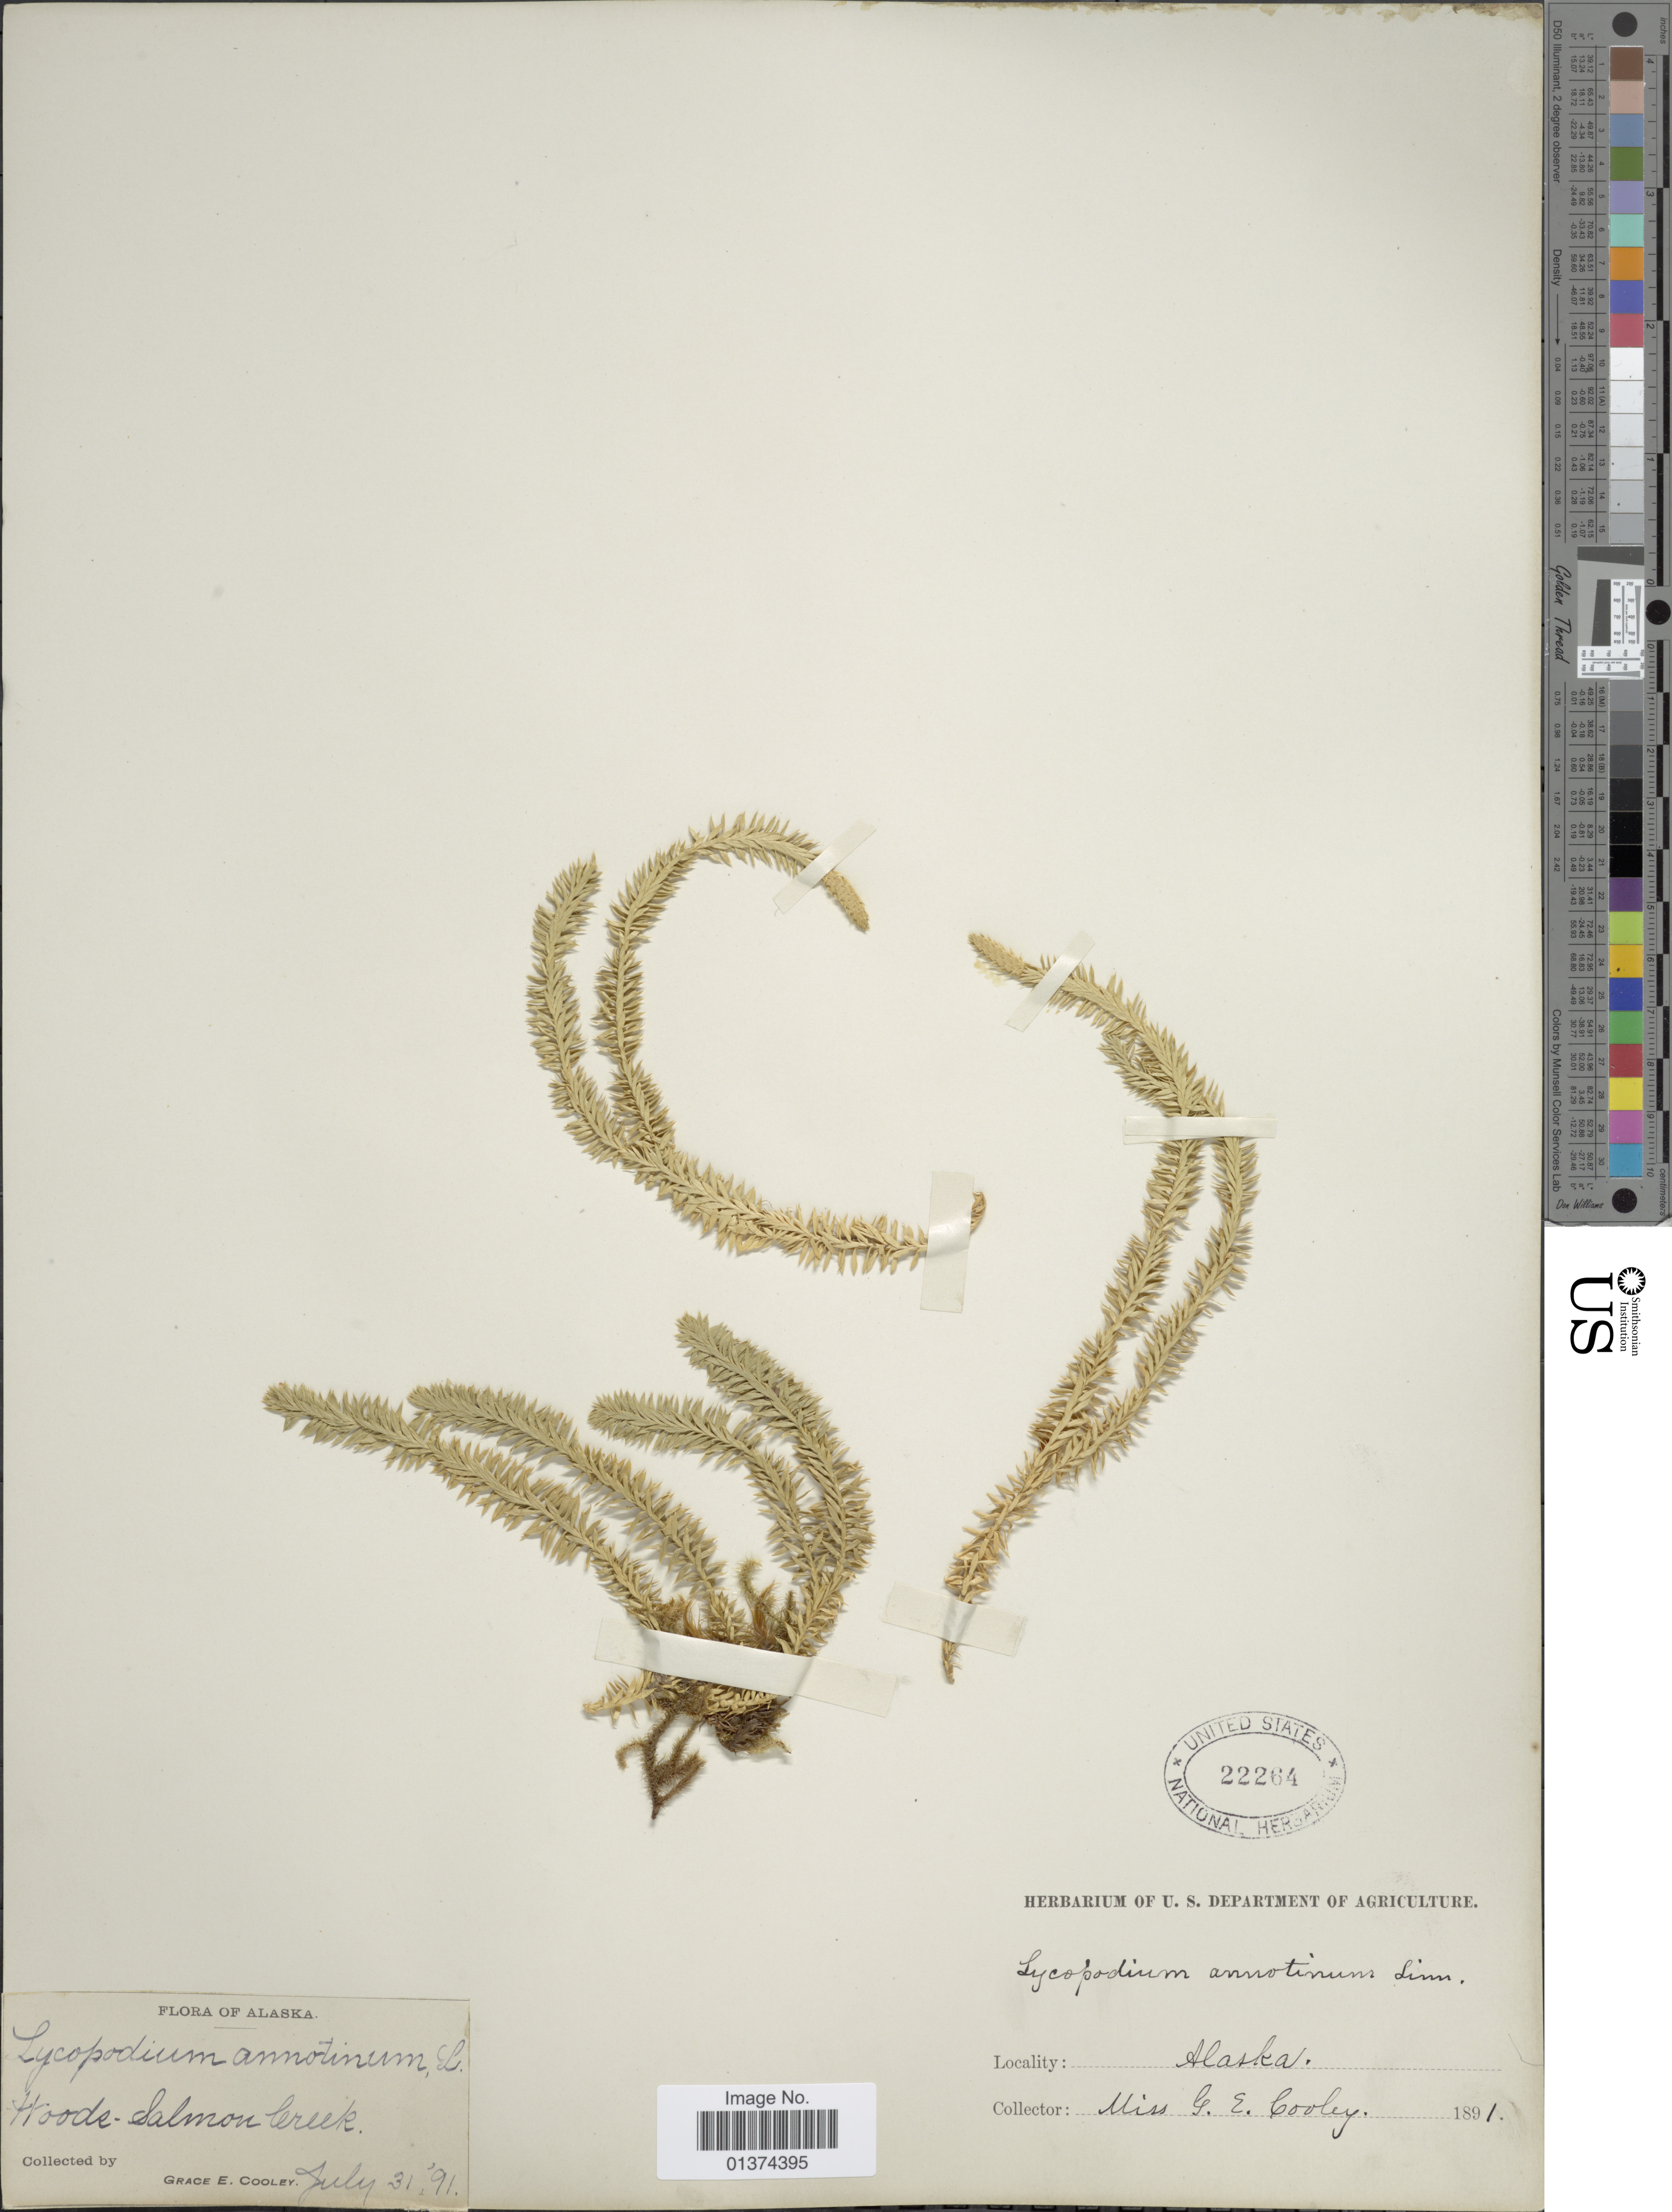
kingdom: Plantae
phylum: Tracheophyta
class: Lycopodiopsida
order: Lycopodiales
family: Lycopodiaceae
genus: Spinulum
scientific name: Spinulum annotinum subsp. annotinum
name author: (L.) A. Haines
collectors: G. E. Cooley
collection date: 1891-07-31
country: United States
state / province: Alaska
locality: Woode-Salmon Creek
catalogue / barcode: US 22264